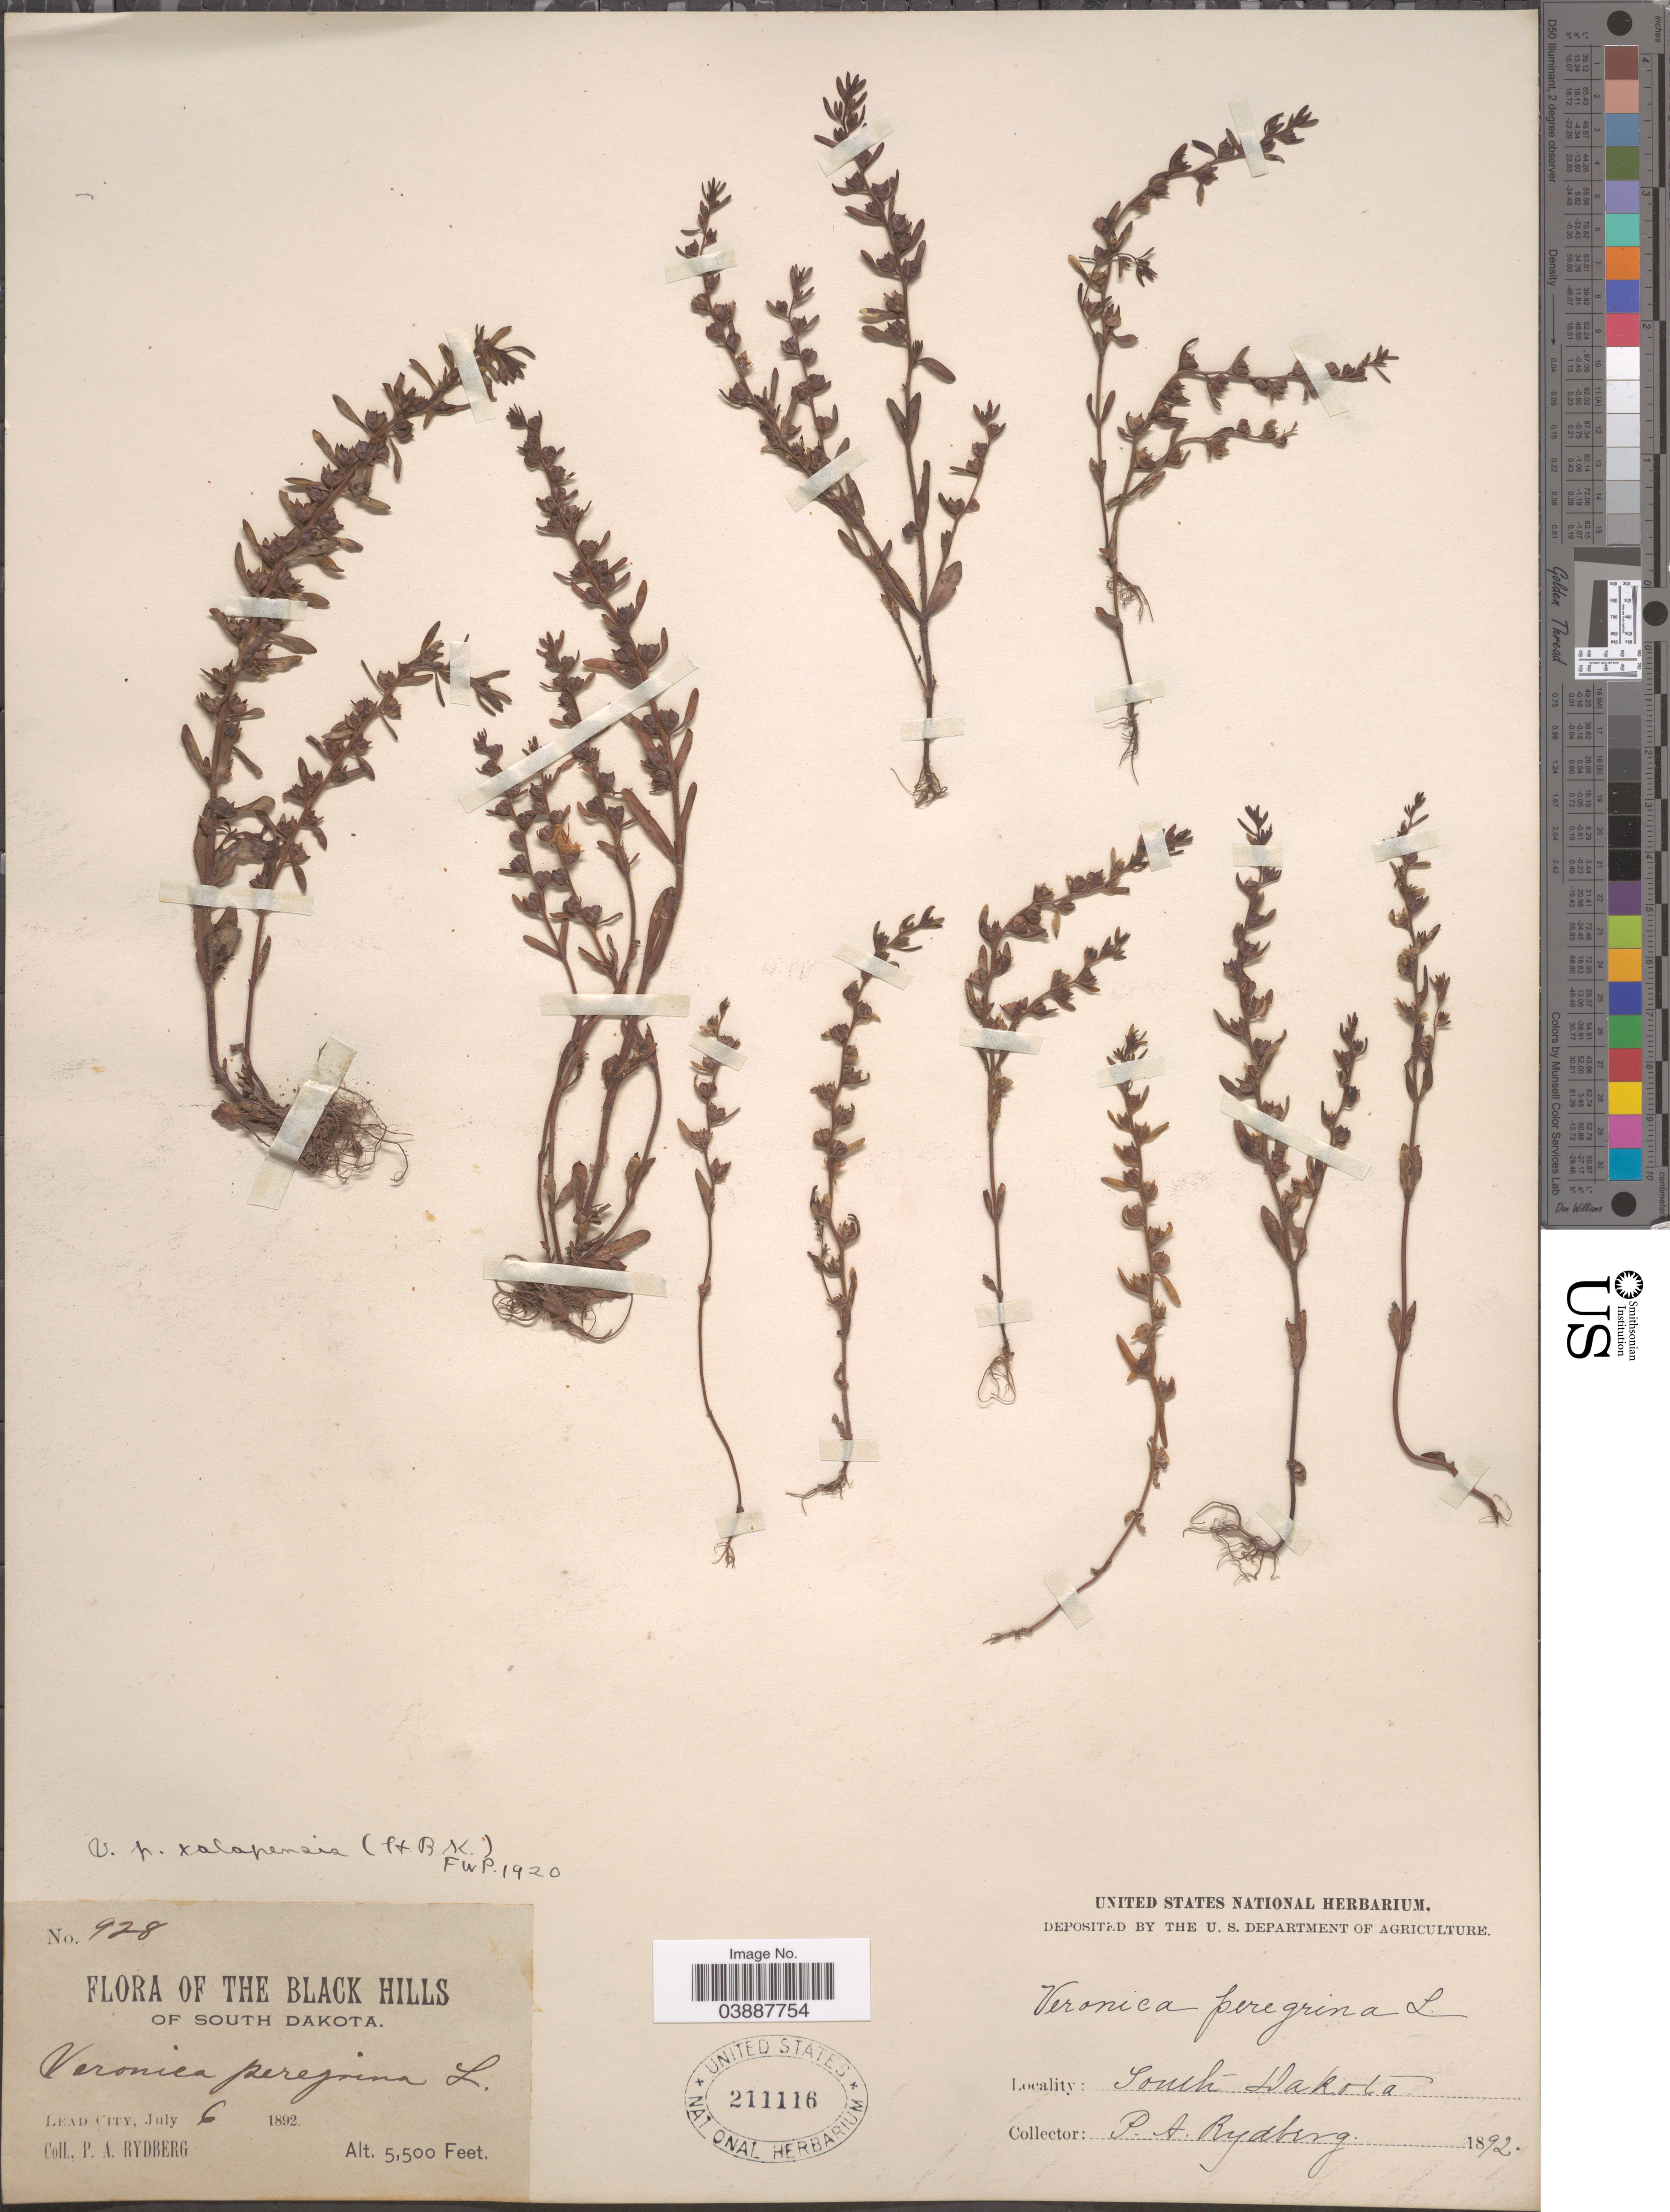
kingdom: Plantae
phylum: Tracheophyta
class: Magnoliopsida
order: Lamiales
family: Plantaginaceae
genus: Veronica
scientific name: Veronica peregrina var. xalapensis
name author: Kunth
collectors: P. A. Rydberg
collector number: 928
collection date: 1892-07-06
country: United States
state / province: South Dakota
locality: The Black Hills of South Dakota. Lead City.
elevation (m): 1676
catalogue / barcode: US 211116